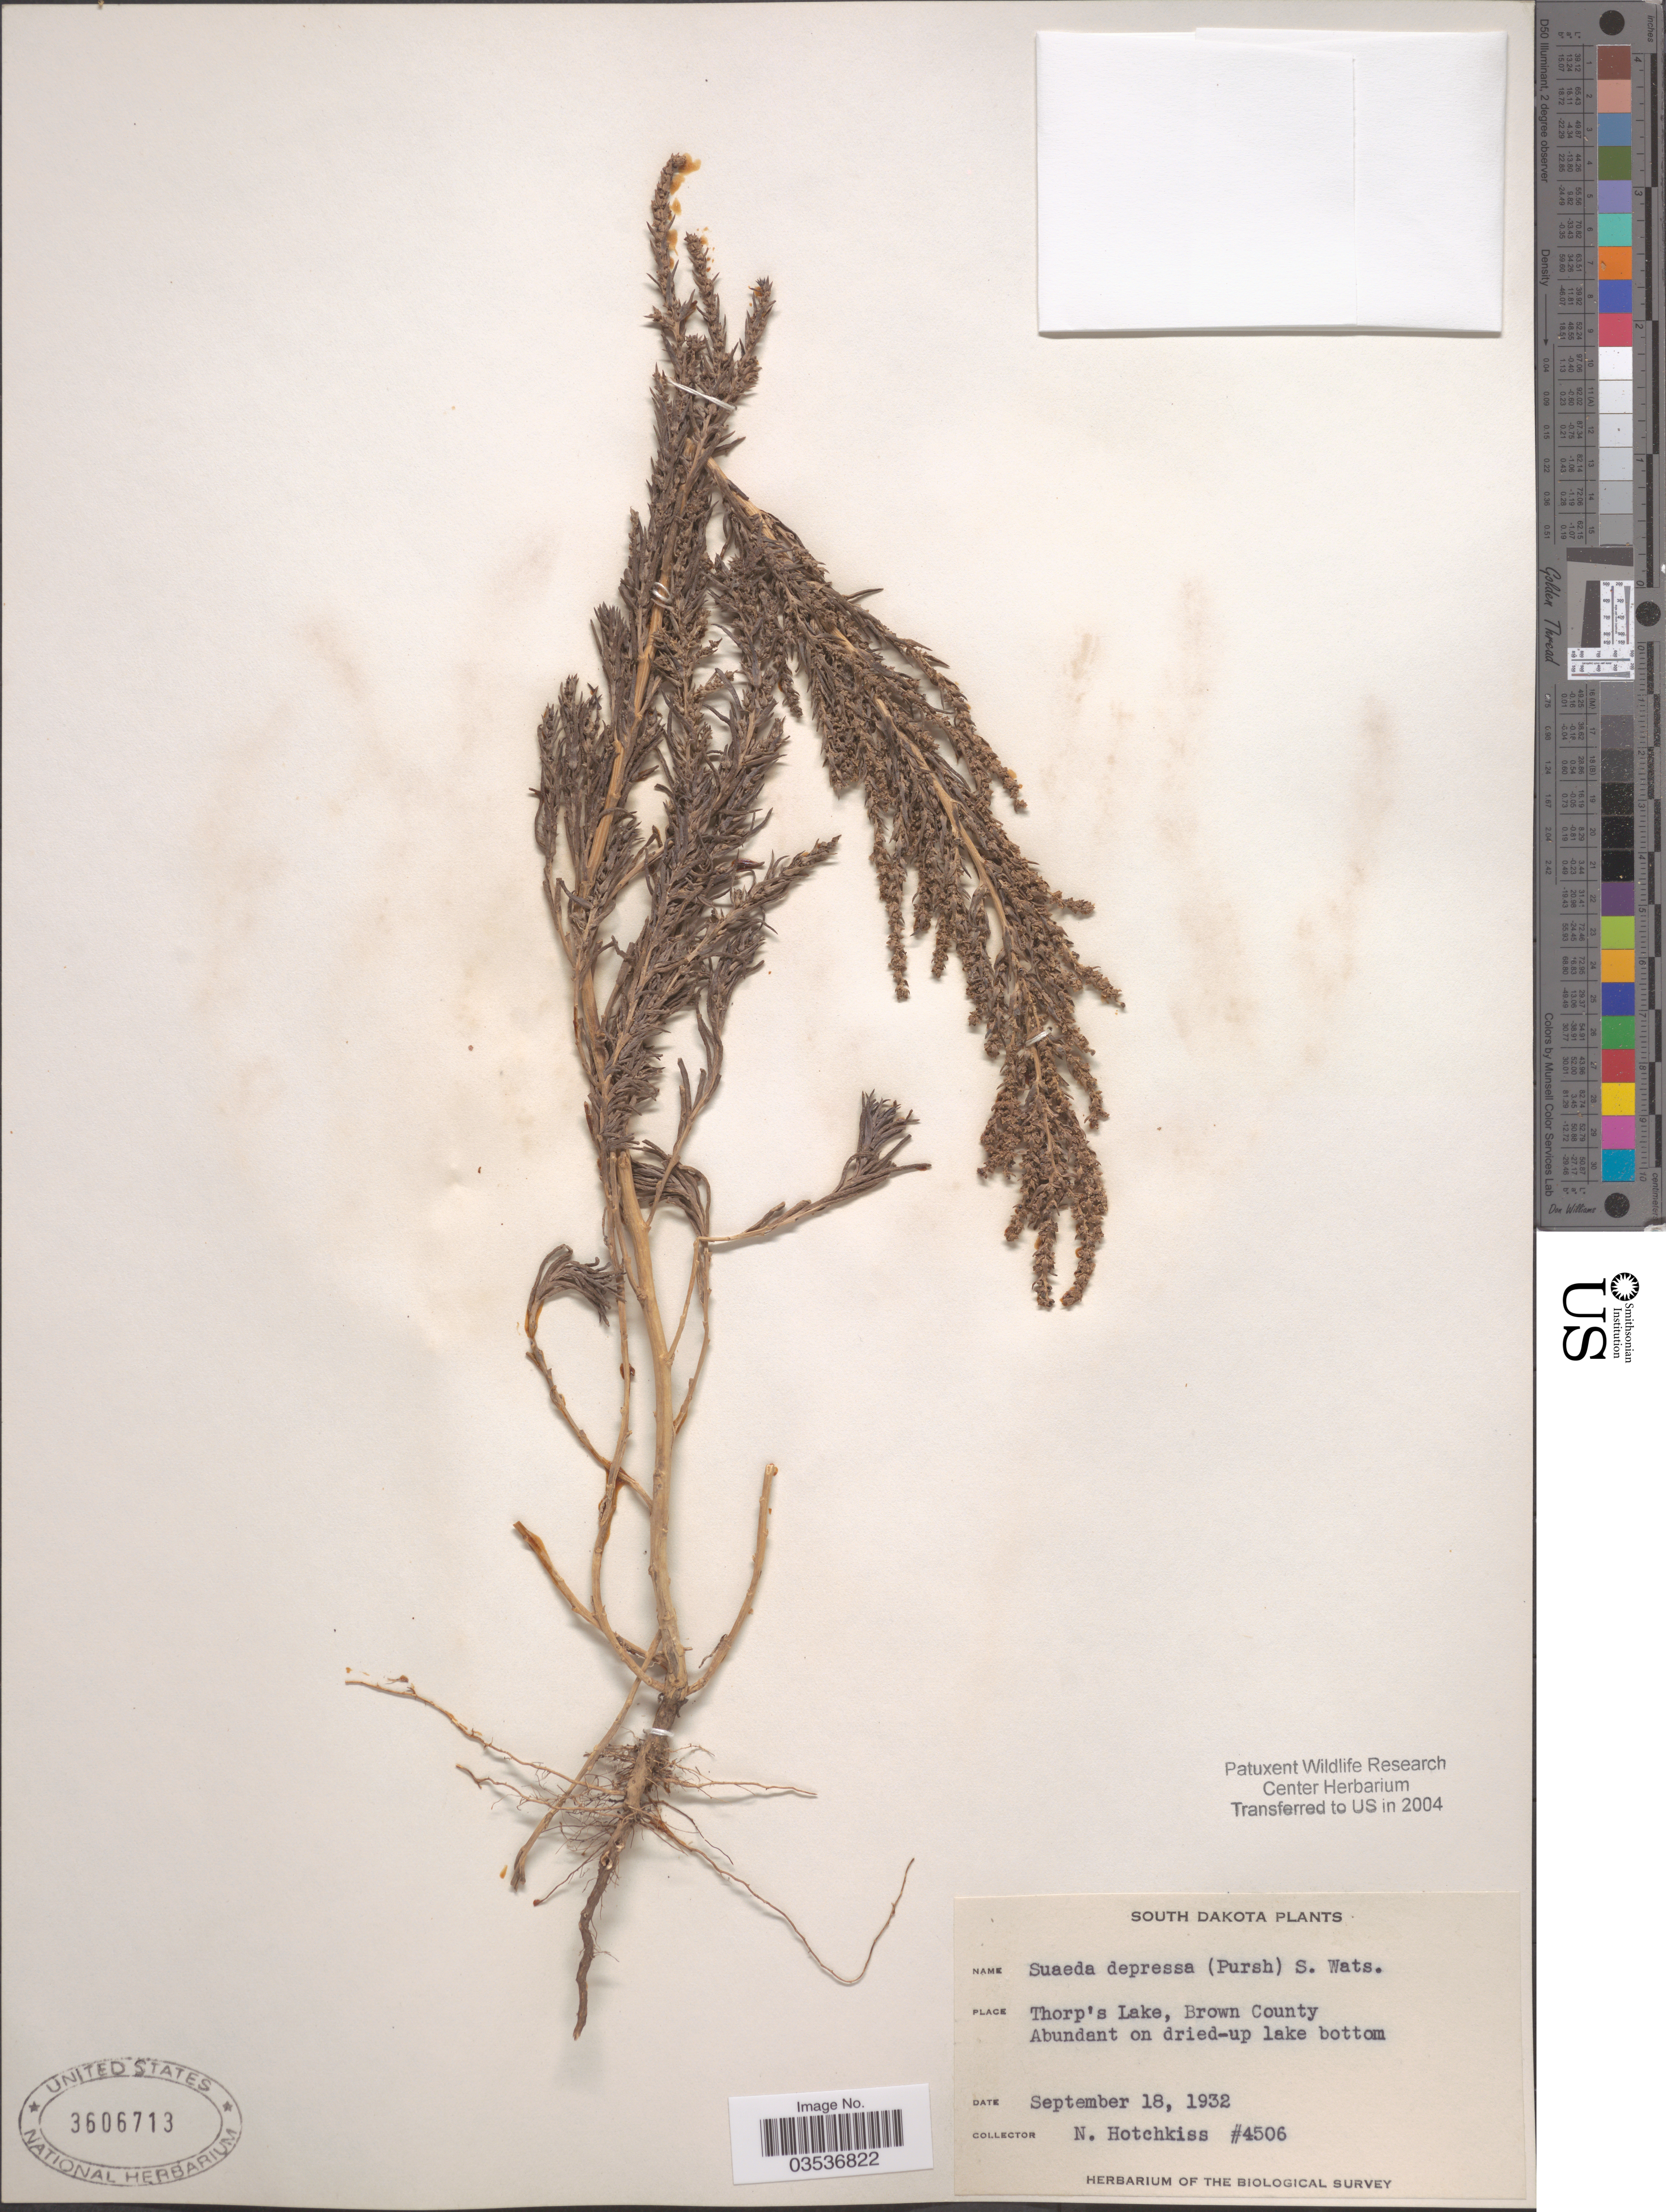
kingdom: Plantae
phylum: Tracheophyta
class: Magnoliopsida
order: Caryophyllales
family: Amaranthaceae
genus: Suaeda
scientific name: Suaeda depressa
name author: (Pursh) S. Watson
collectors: N. Hotchkiss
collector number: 4506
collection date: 1932-09-18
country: United States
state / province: South Dakota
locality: Thorp's Lake, Brown County.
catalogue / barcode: US 3606713